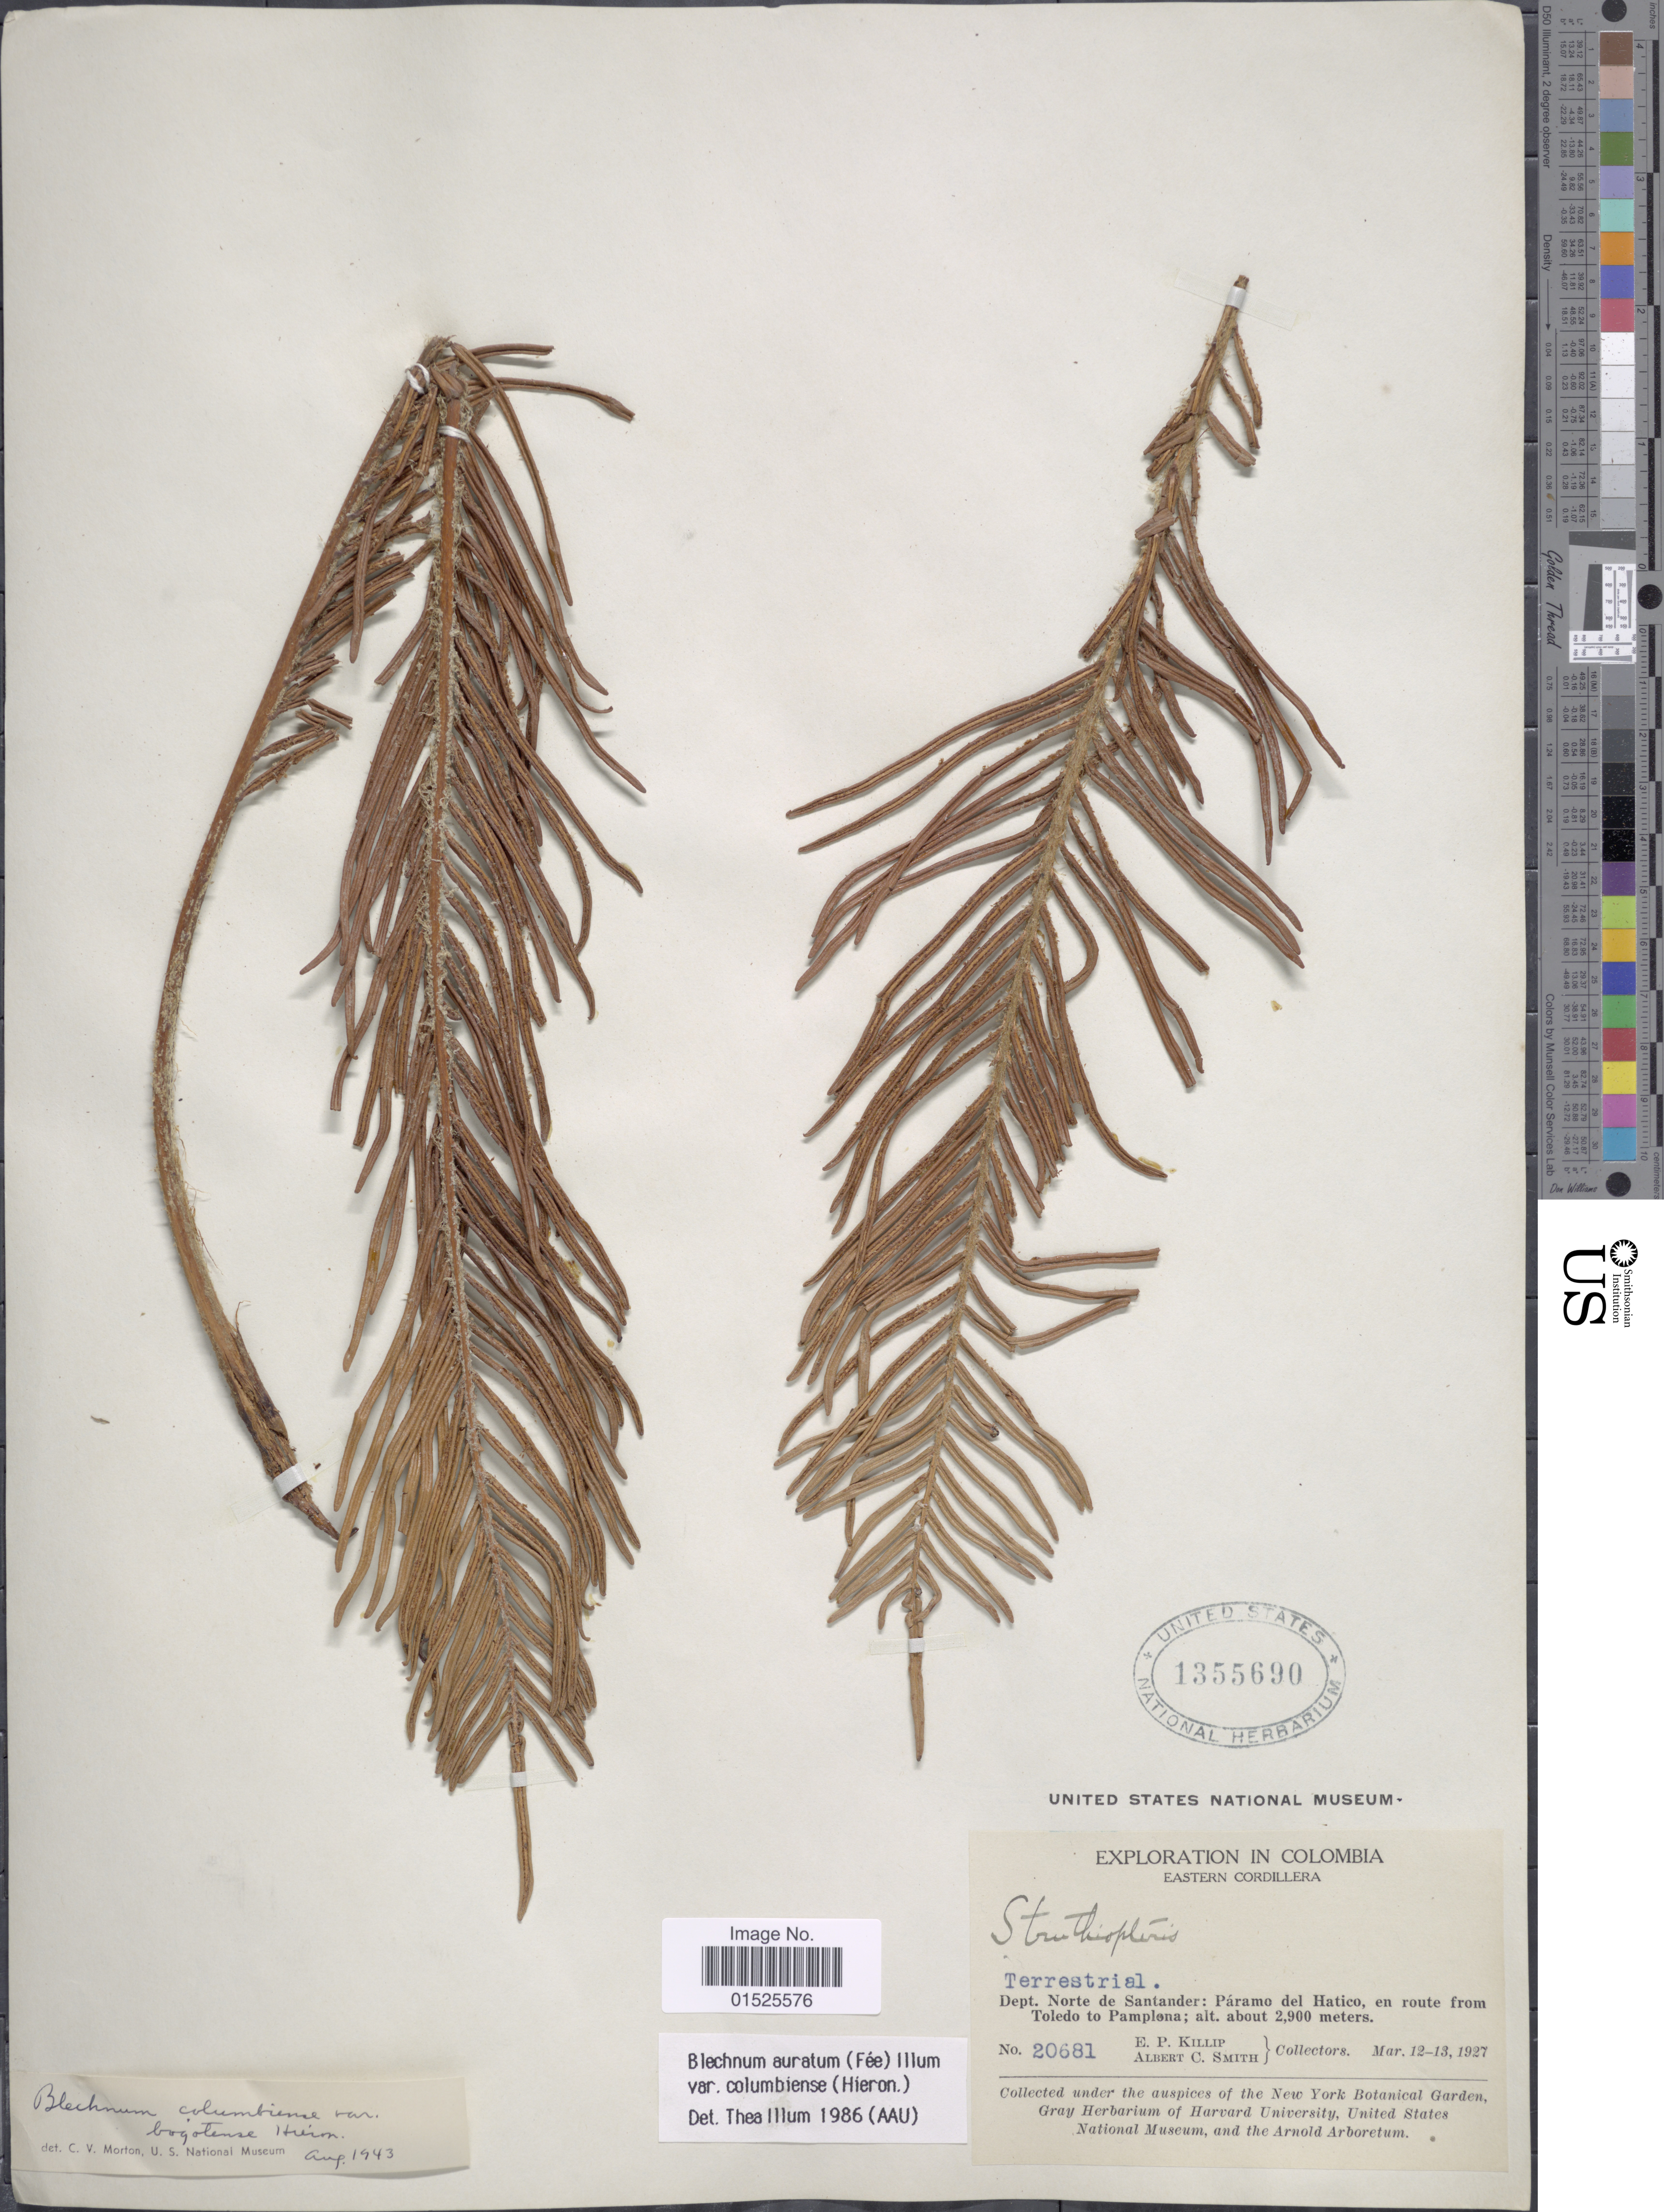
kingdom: Plantae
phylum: Tracheophyta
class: Polypodiopsida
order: Polypodiales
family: Blechnaceae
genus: Blechnum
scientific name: Blechnum columbiense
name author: Hieron.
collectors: E. P. Killip & A. C. Smith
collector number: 20681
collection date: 1927-03-12/1927-03-13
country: Colombia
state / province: Norte de Santander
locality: Eastern Cordillera. Páramo del Hatico, en route from Toledo to Pamplona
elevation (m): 2900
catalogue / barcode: US 1355690